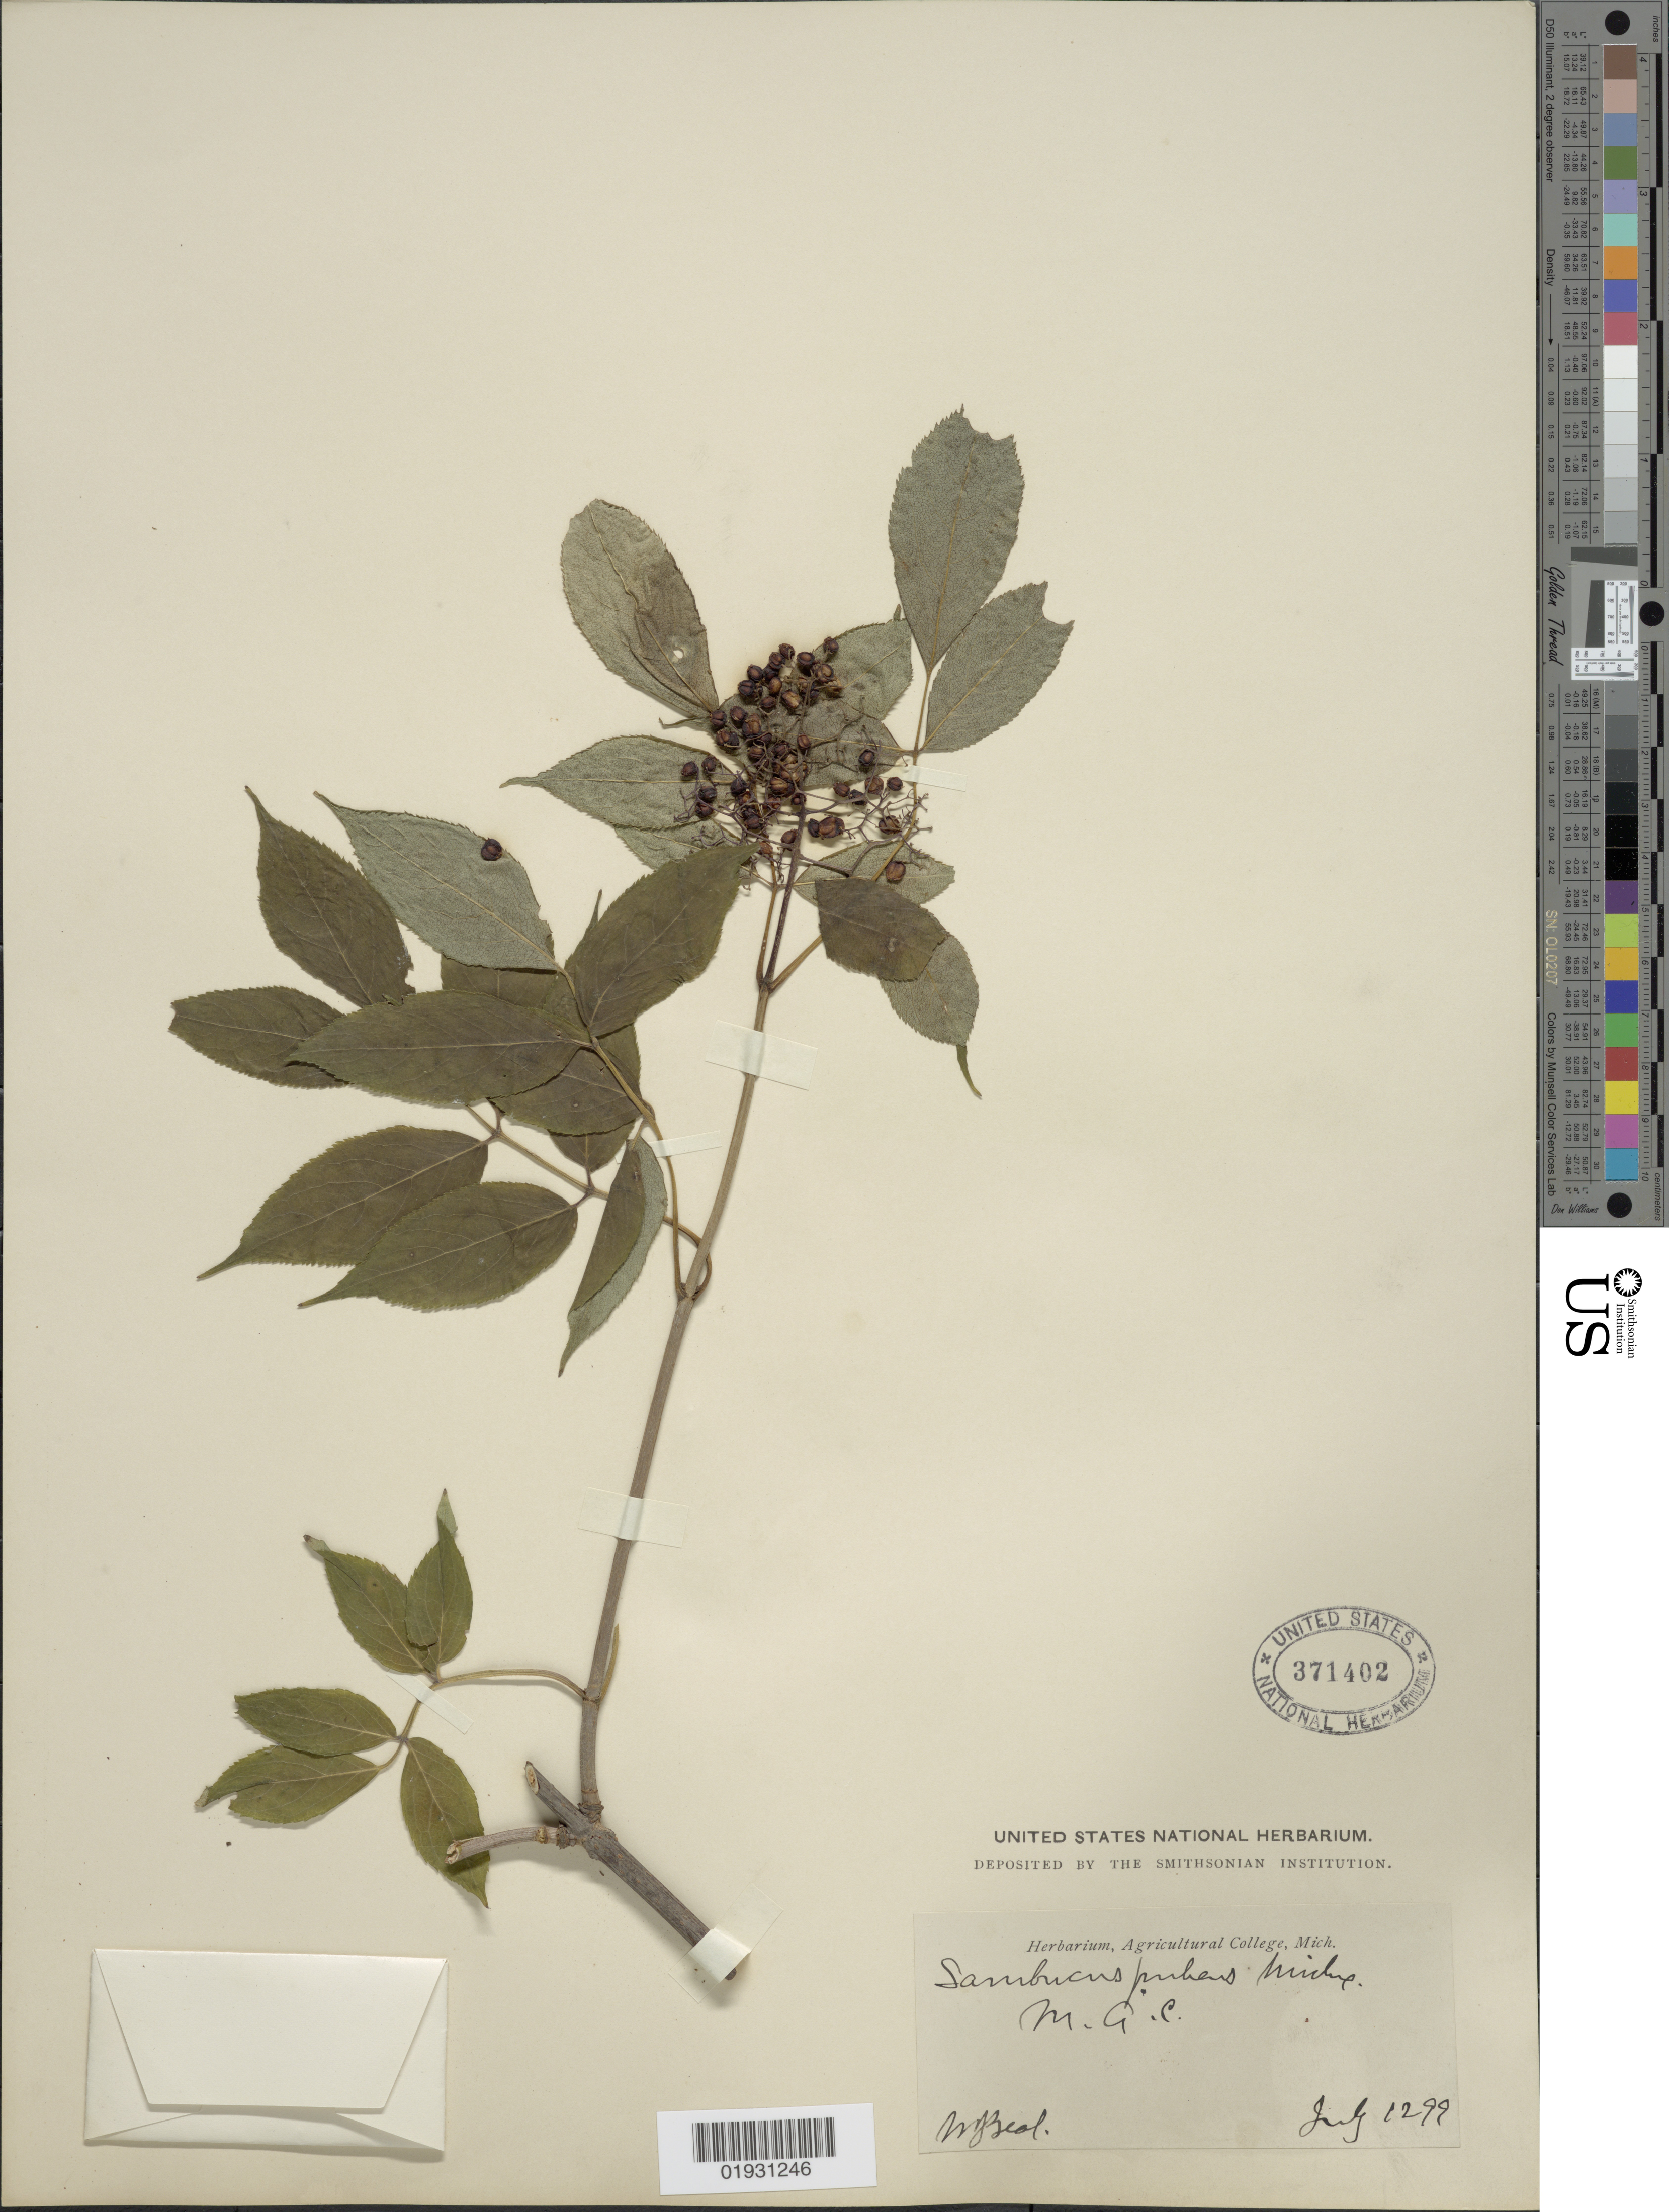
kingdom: Plantae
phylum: Tracheophyta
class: Magnoliopsida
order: Dipsacales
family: Viburnaceae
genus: Sambucus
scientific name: Sambucus racemosa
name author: L.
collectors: W. J. Beal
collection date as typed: Transcribed d/m/y: 12/7/99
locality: M.A.C.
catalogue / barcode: US 371402